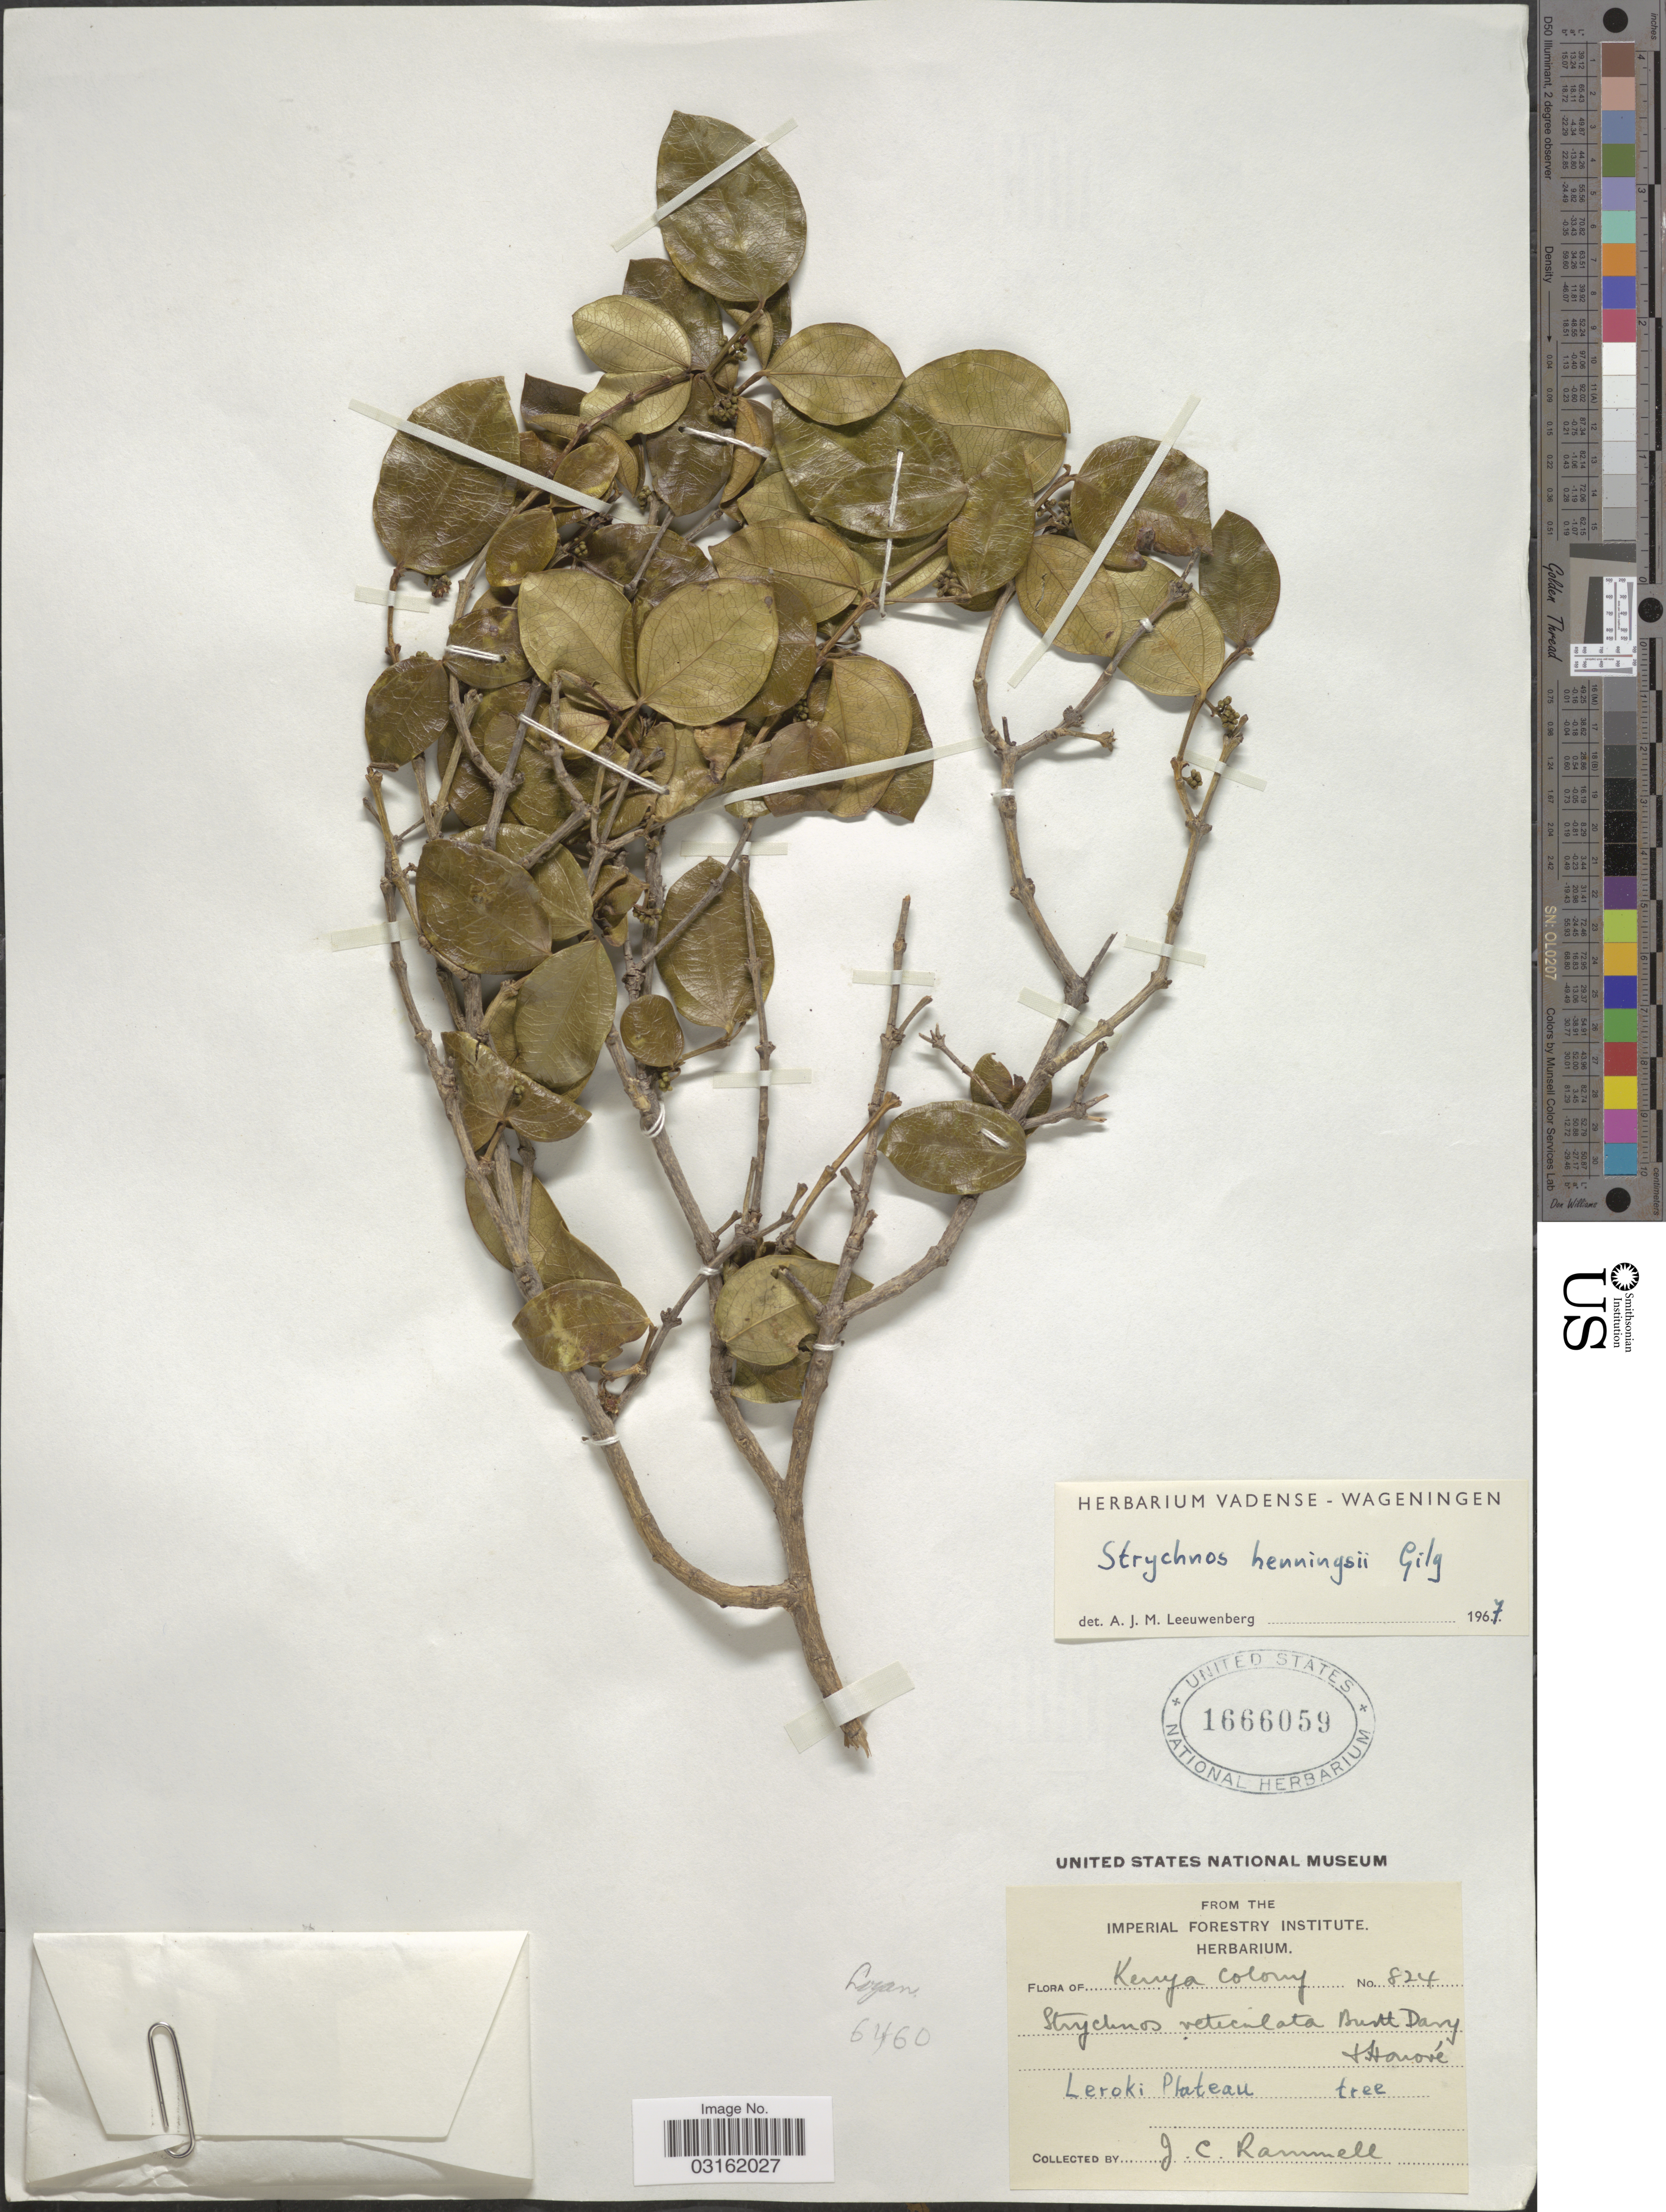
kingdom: Plantae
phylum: Tracheophyta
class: Magnoliopsida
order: Gentianales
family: Loganiaceae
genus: Strychnos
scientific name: Strychnos henningsii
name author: Gilg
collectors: J. Rammell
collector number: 824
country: Kenya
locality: Kenya Colony, Leroki Plateau.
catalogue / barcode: US 1666059